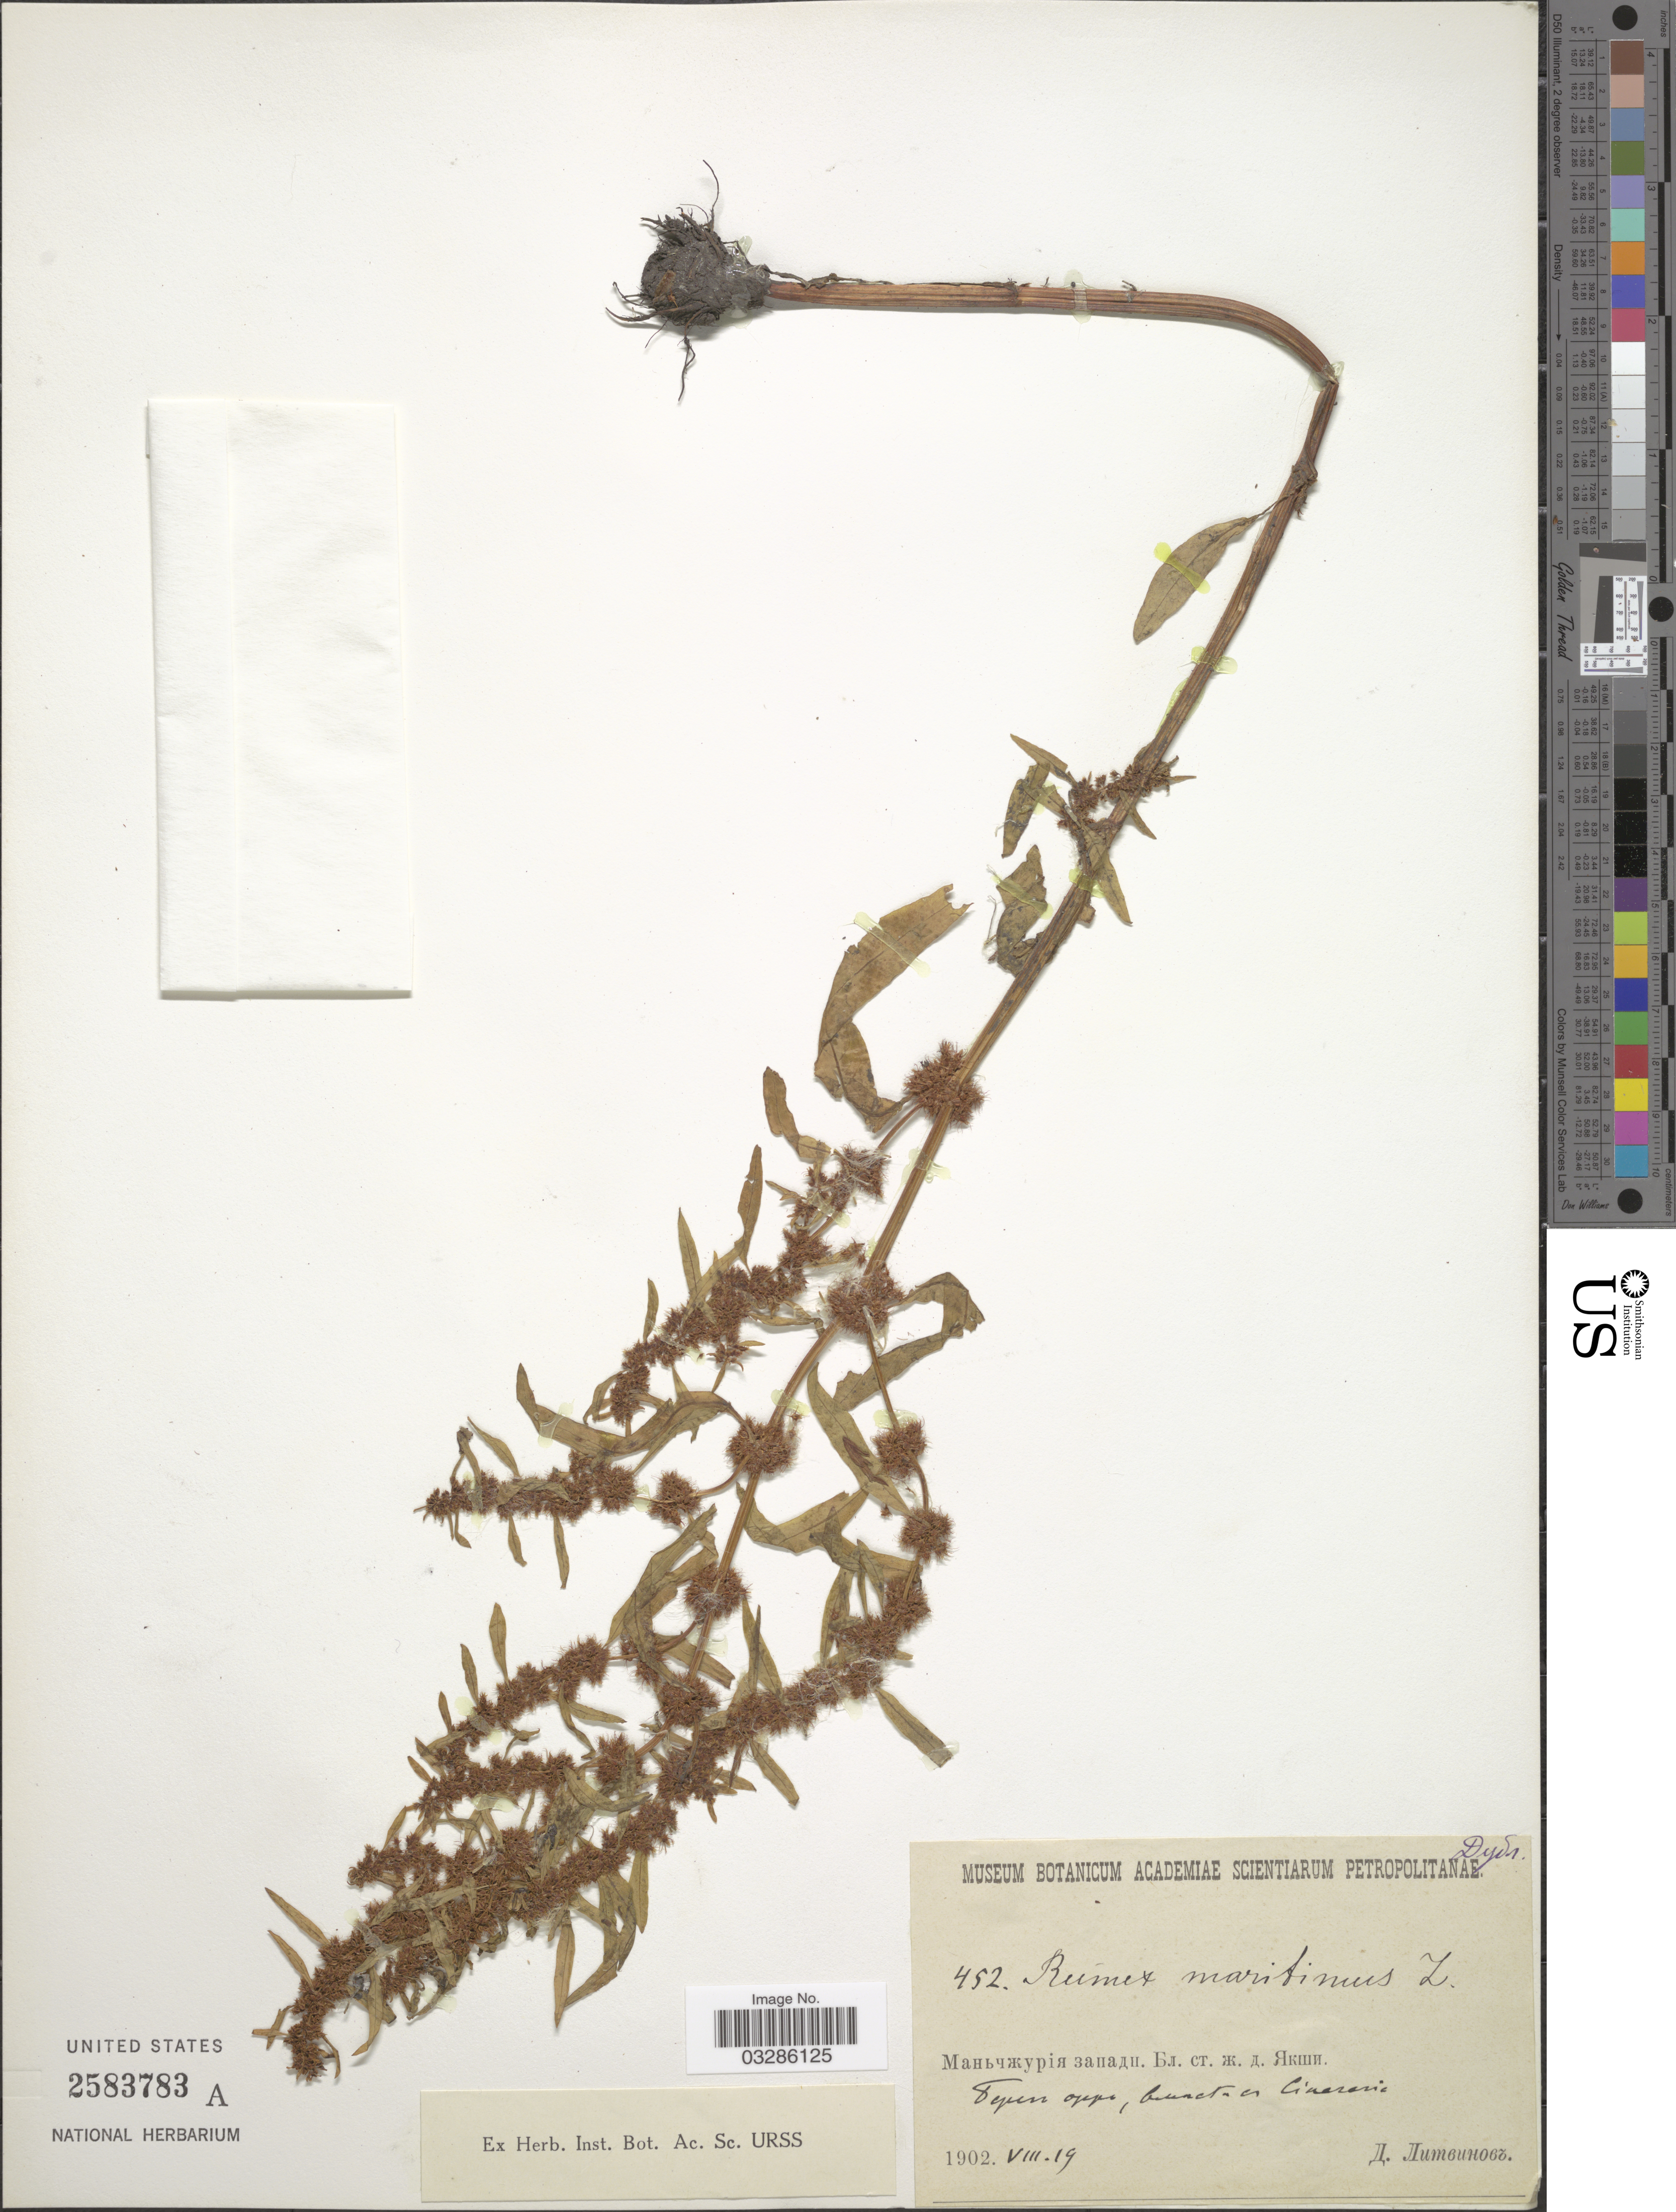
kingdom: Plantae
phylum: Tracheophyta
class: Magnoliopsida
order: Caryophyllales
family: Polygonaceae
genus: Rumex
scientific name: Rumex maritimus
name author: L.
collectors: D. Litvinov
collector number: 452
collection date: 1902-08-19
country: Russian Federation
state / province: Zabaykalsky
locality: Rail Road Yakshi.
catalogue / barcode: US 2583783A